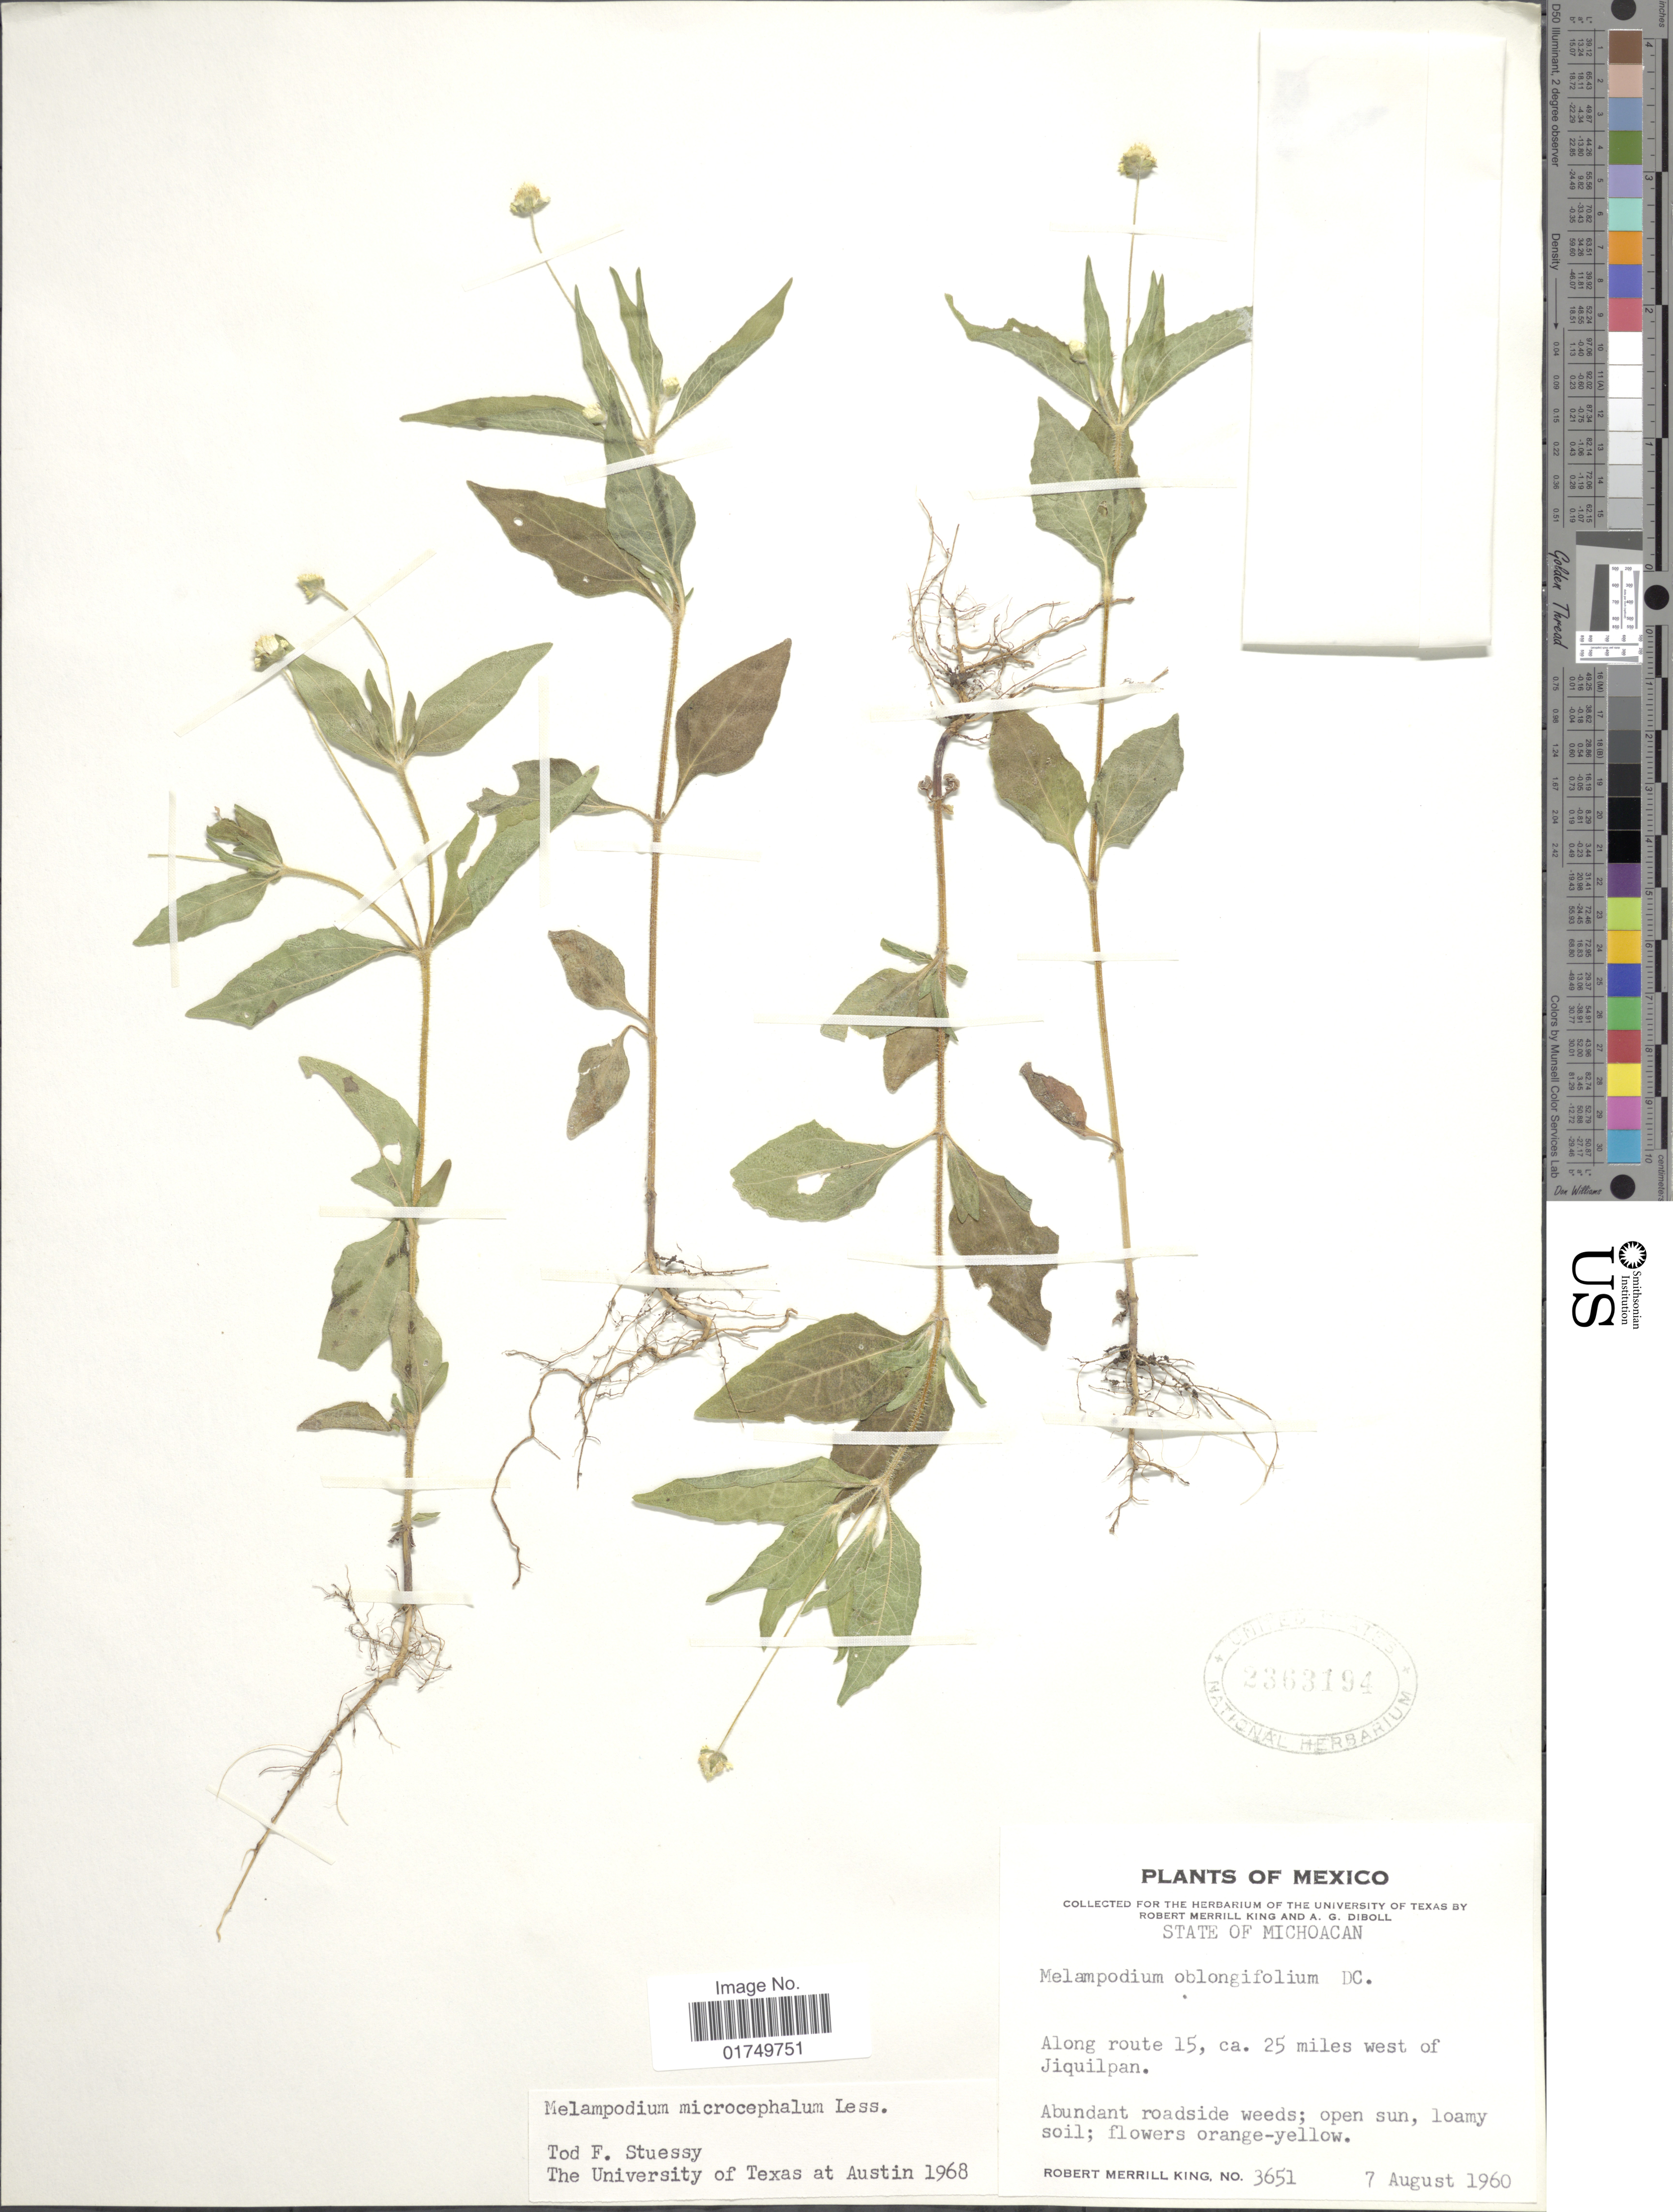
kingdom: Plantae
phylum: Tracheophyta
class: Magnoliopsida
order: Asterales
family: Asteraceae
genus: Melampodium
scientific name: Melampodium microcephalum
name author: Less.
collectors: R. M. King & A. Diboll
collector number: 3651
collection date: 1960-08-07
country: Mexico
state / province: Michoacán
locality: Along route 15, ca. 25 miles west of Jiquilpan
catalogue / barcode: US 2363194